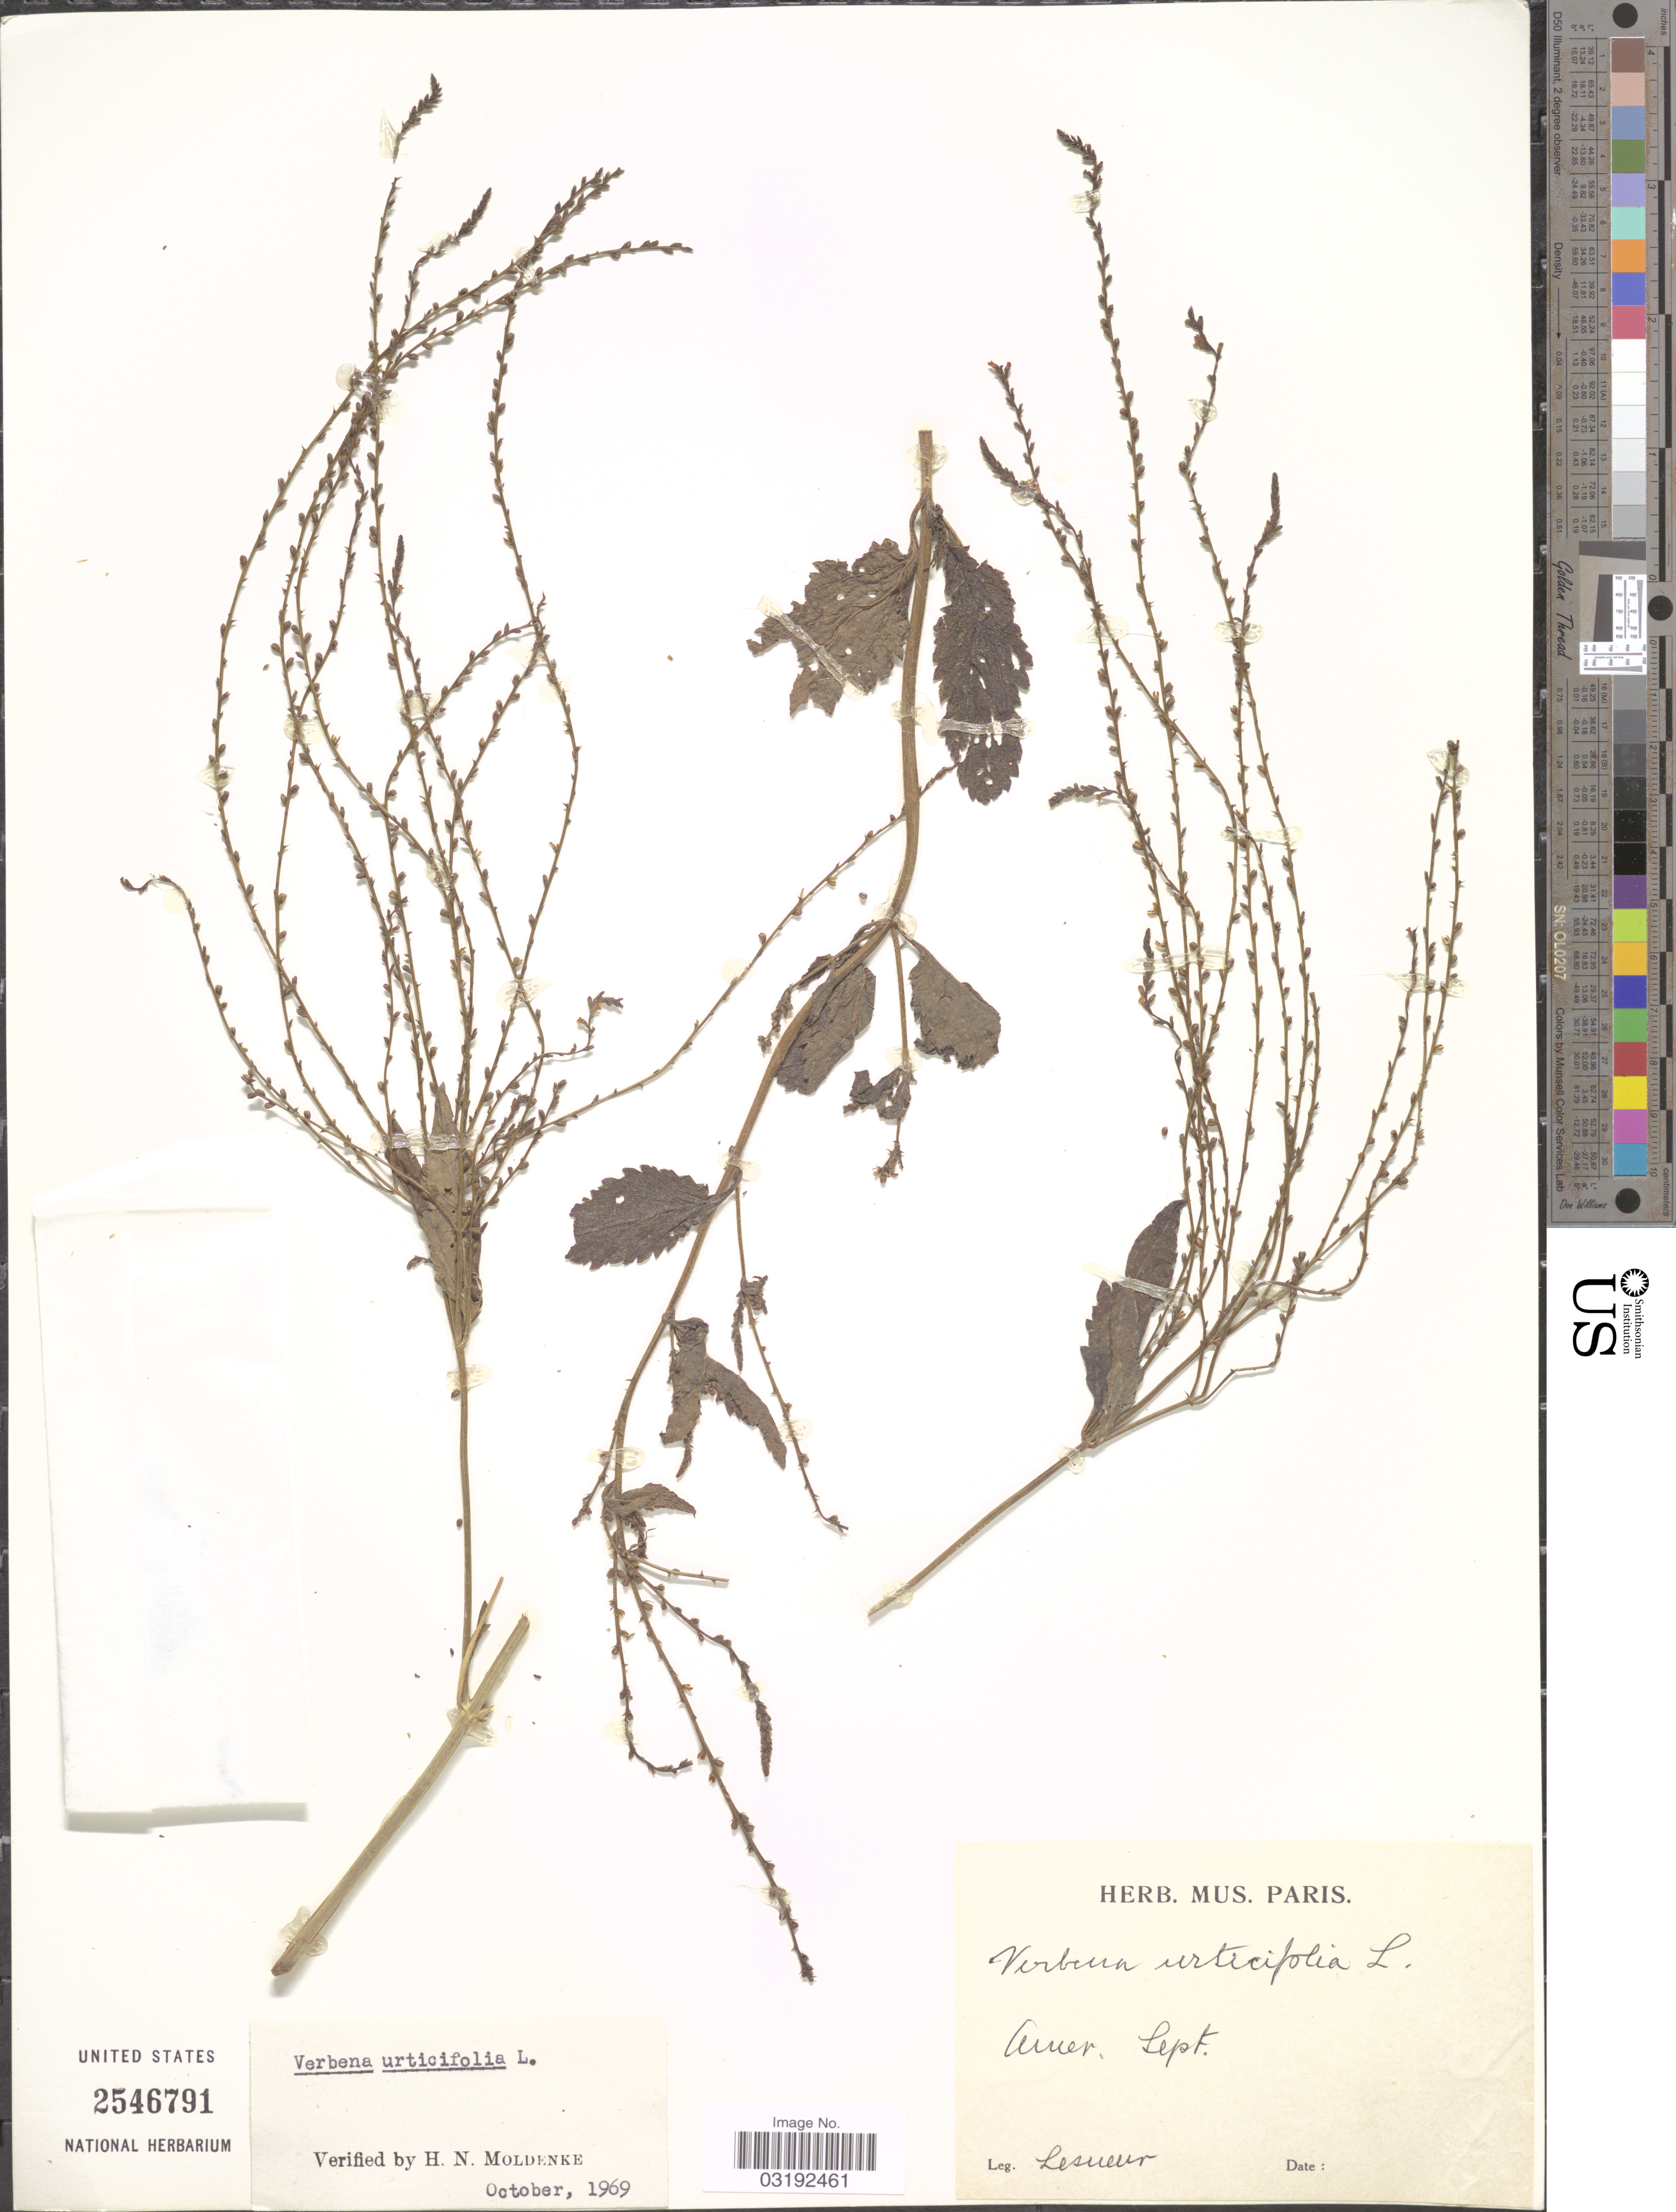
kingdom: Plantae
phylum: Tracheophyta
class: Magnoliopsida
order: Lamiales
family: Verbenaceae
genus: Verbena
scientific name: Verbena urticifolia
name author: L.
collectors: Lesneur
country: United States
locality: Amer. Sept.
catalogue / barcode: US 2546791